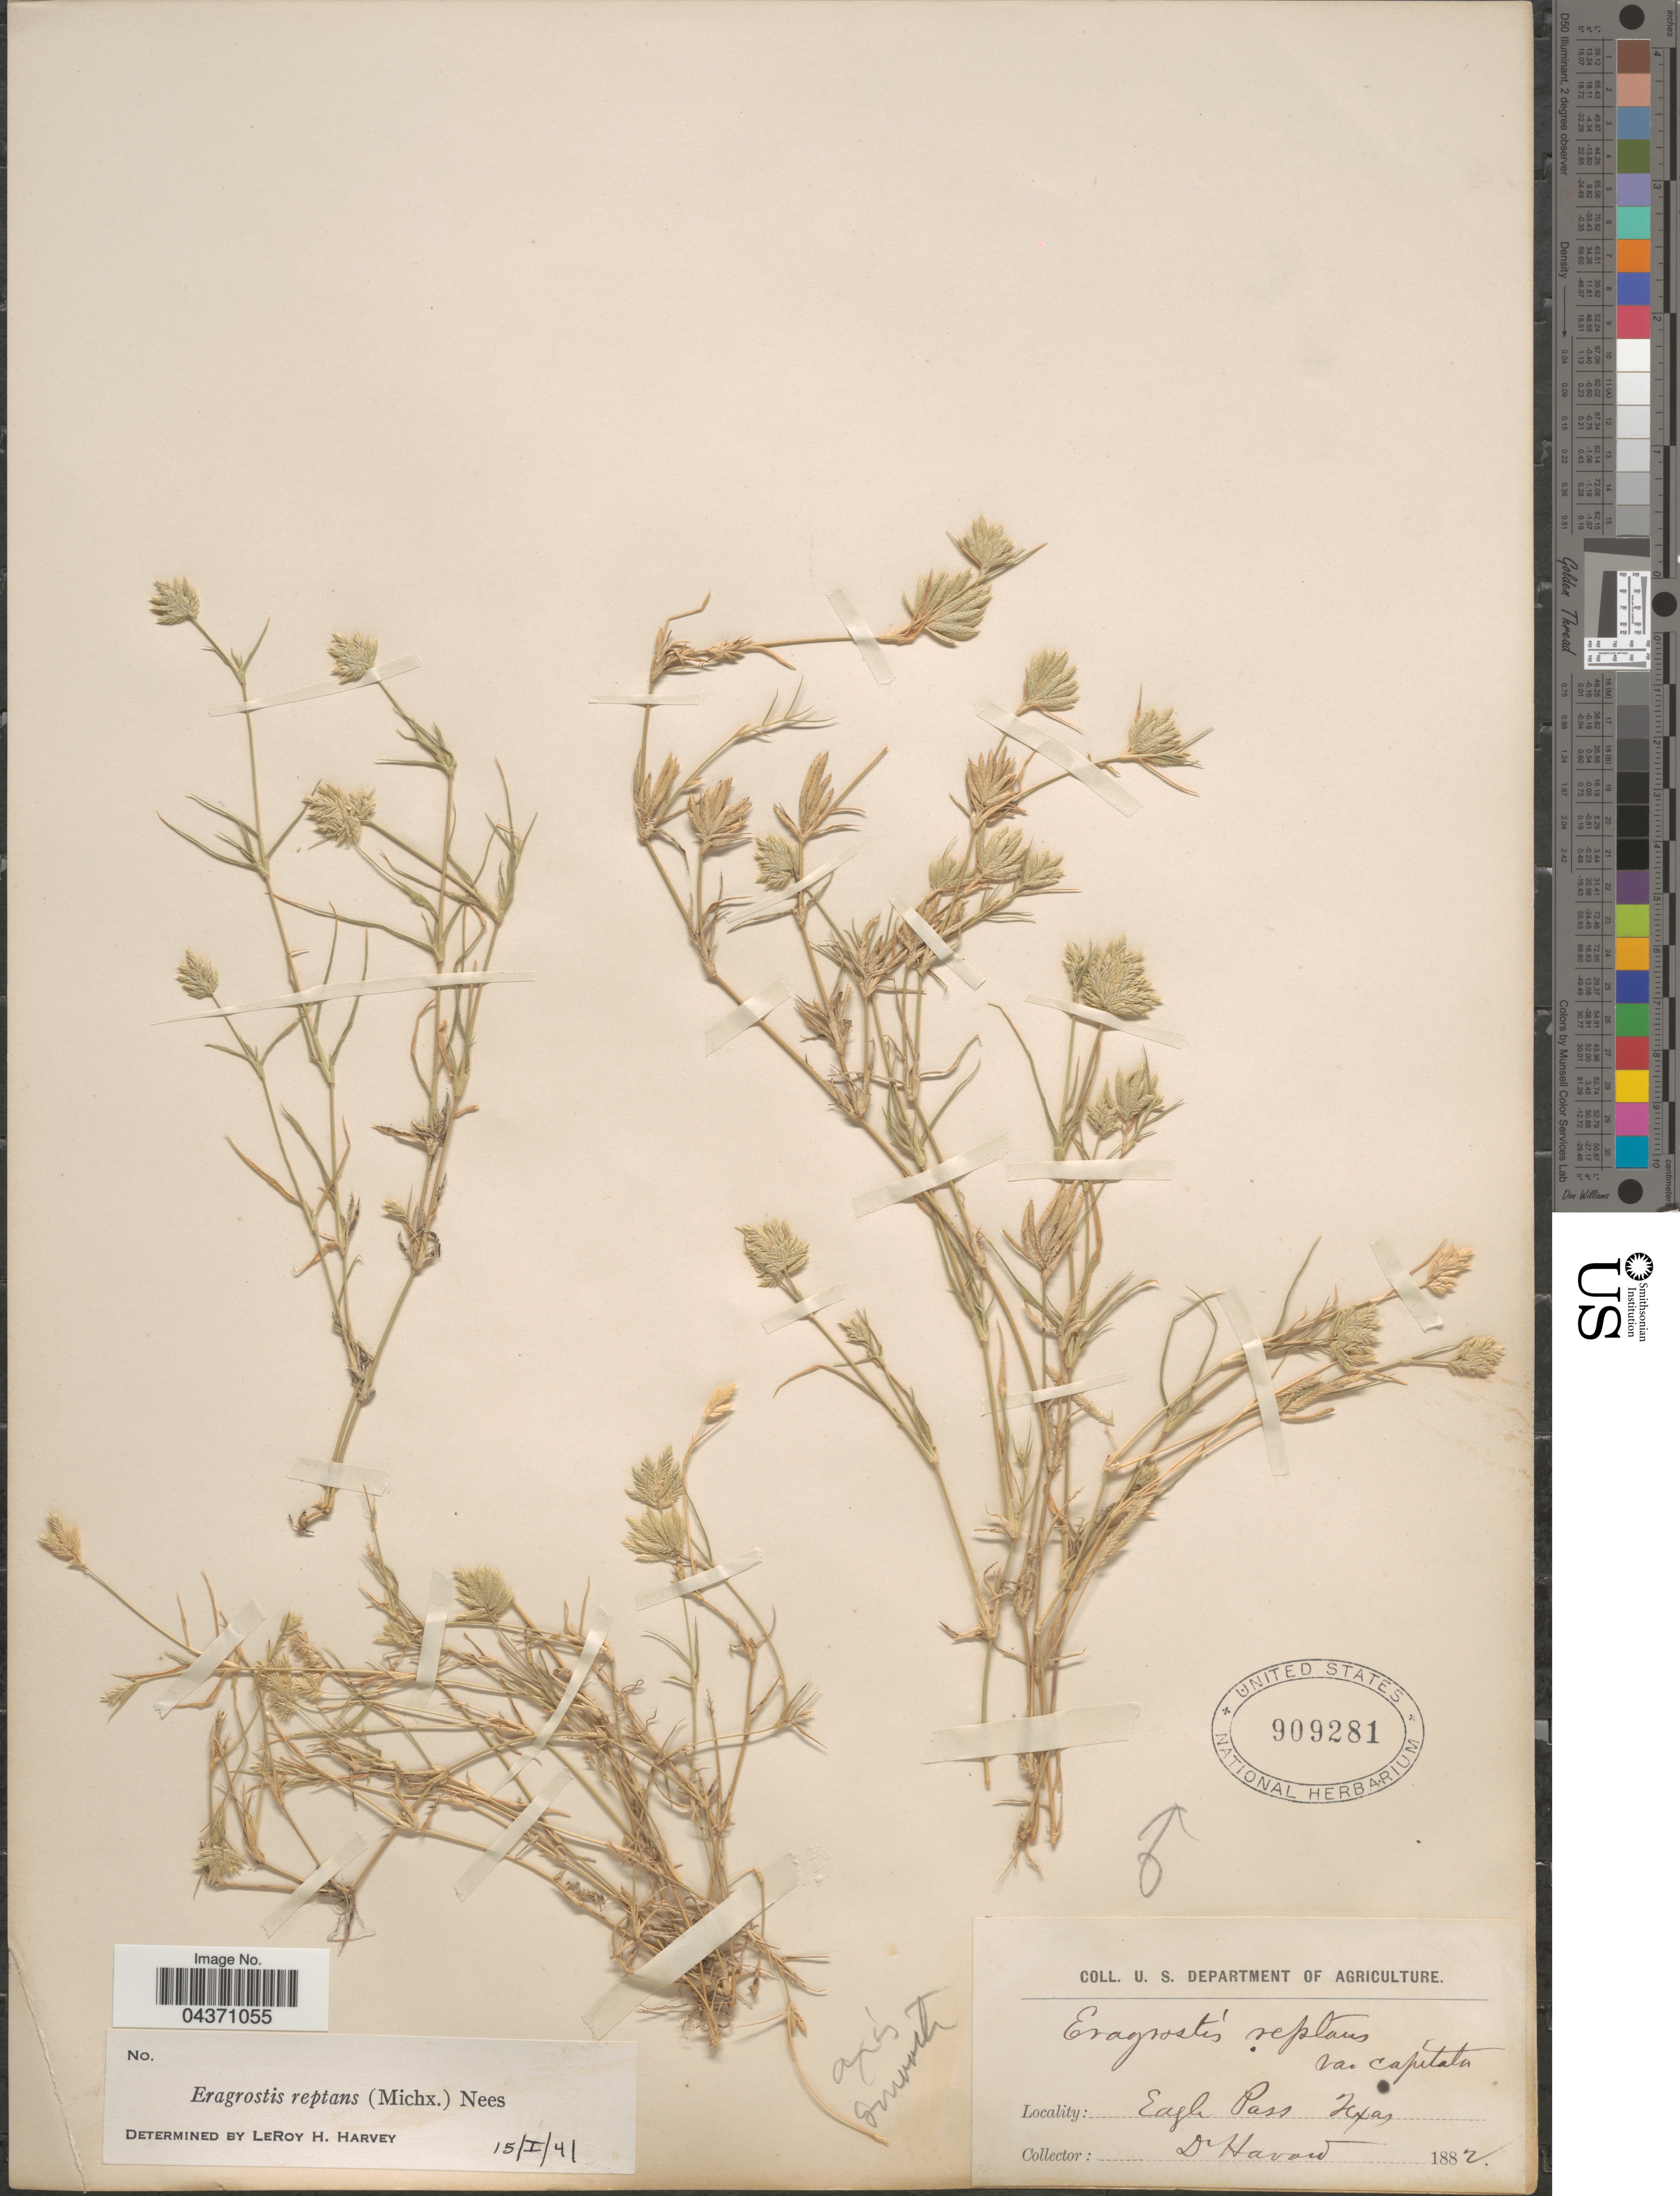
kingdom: Plantae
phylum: Tracheophyta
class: Liliopsida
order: Poales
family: Poaceae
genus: Eragrostis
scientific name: Eragrostis reptans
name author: (Michx.) Nees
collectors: Havard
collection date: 1882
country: United States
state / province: Texas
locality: Eagle Pass.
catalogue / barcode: US 909281